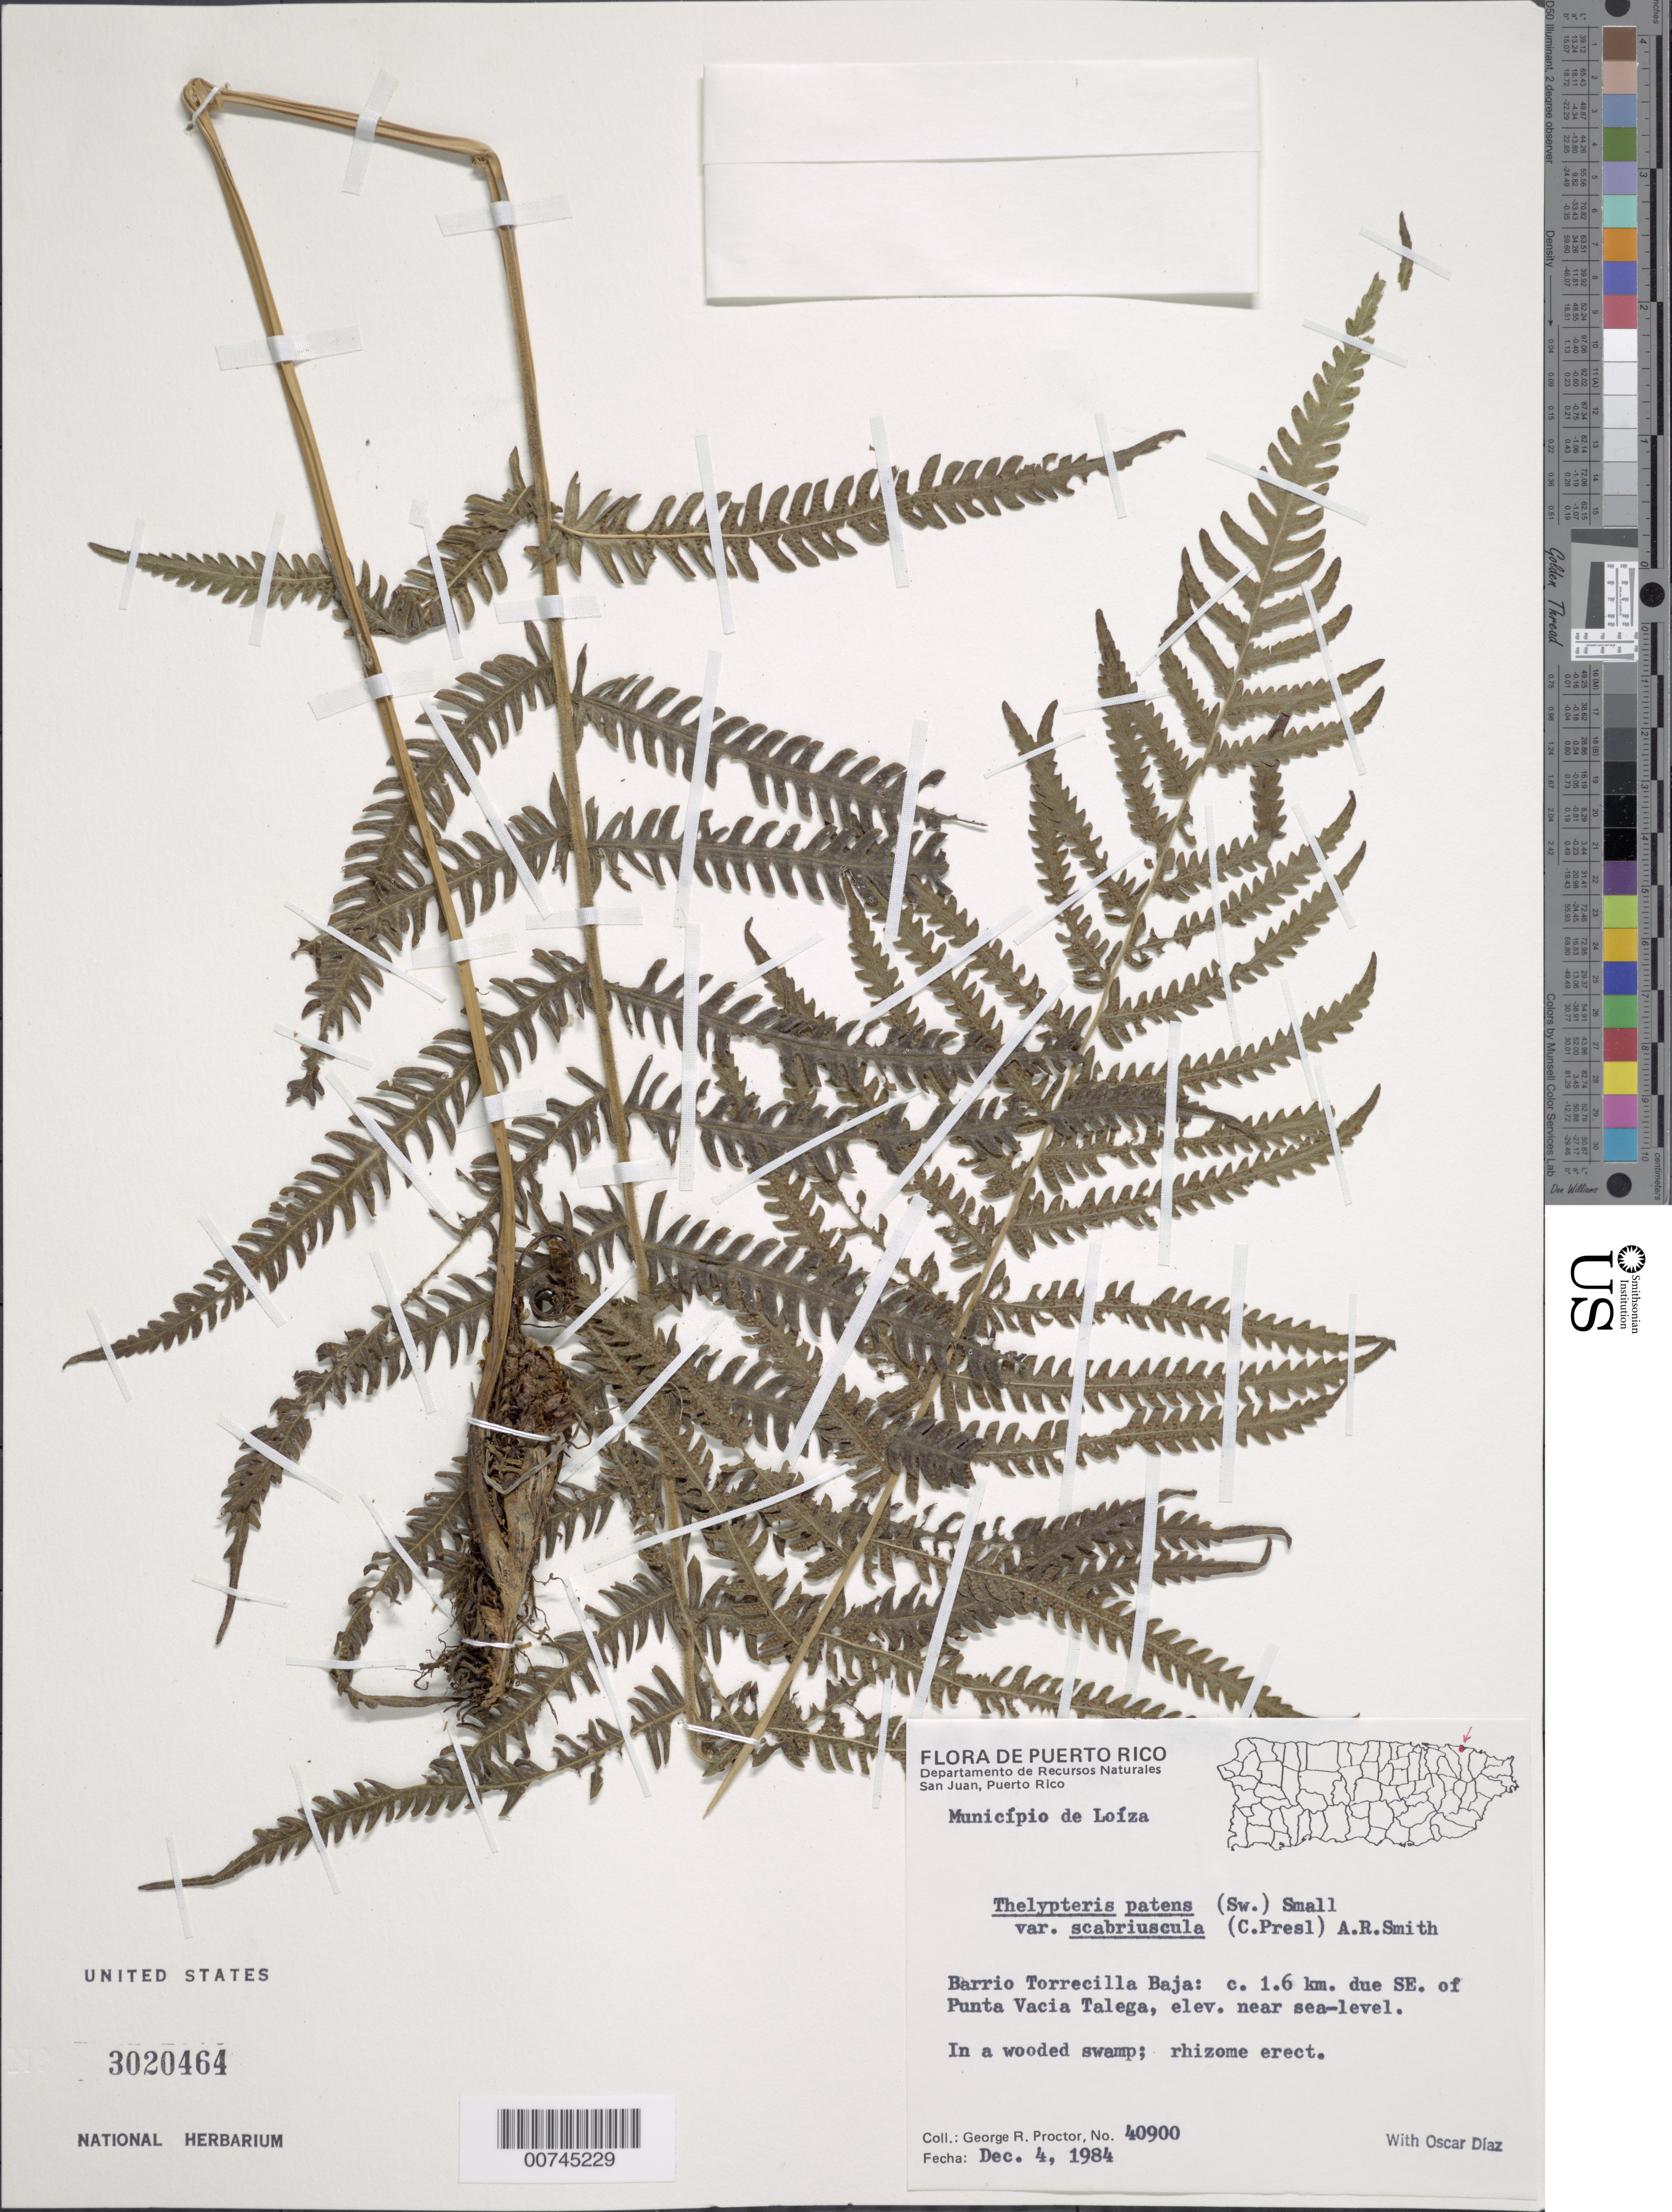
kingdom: Plantae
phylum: Tracheophyta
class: Polypodiopsida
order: Polypodiales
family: Thelypteridaceae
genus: Christella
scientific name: Christella serra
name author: (Sw.) Holttum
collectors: G. R. Proctor & O. Diaz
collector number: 40900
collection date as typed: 04 Dec 1984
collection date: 1984-12-04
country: Puerto Rico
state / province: Loíza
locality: Barrio Torrecilla Baja: c 1.6 km due SE of Punta Vacia Talega. Municipio de Loíza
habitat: In a wooded swamp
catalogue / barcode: US 3020464